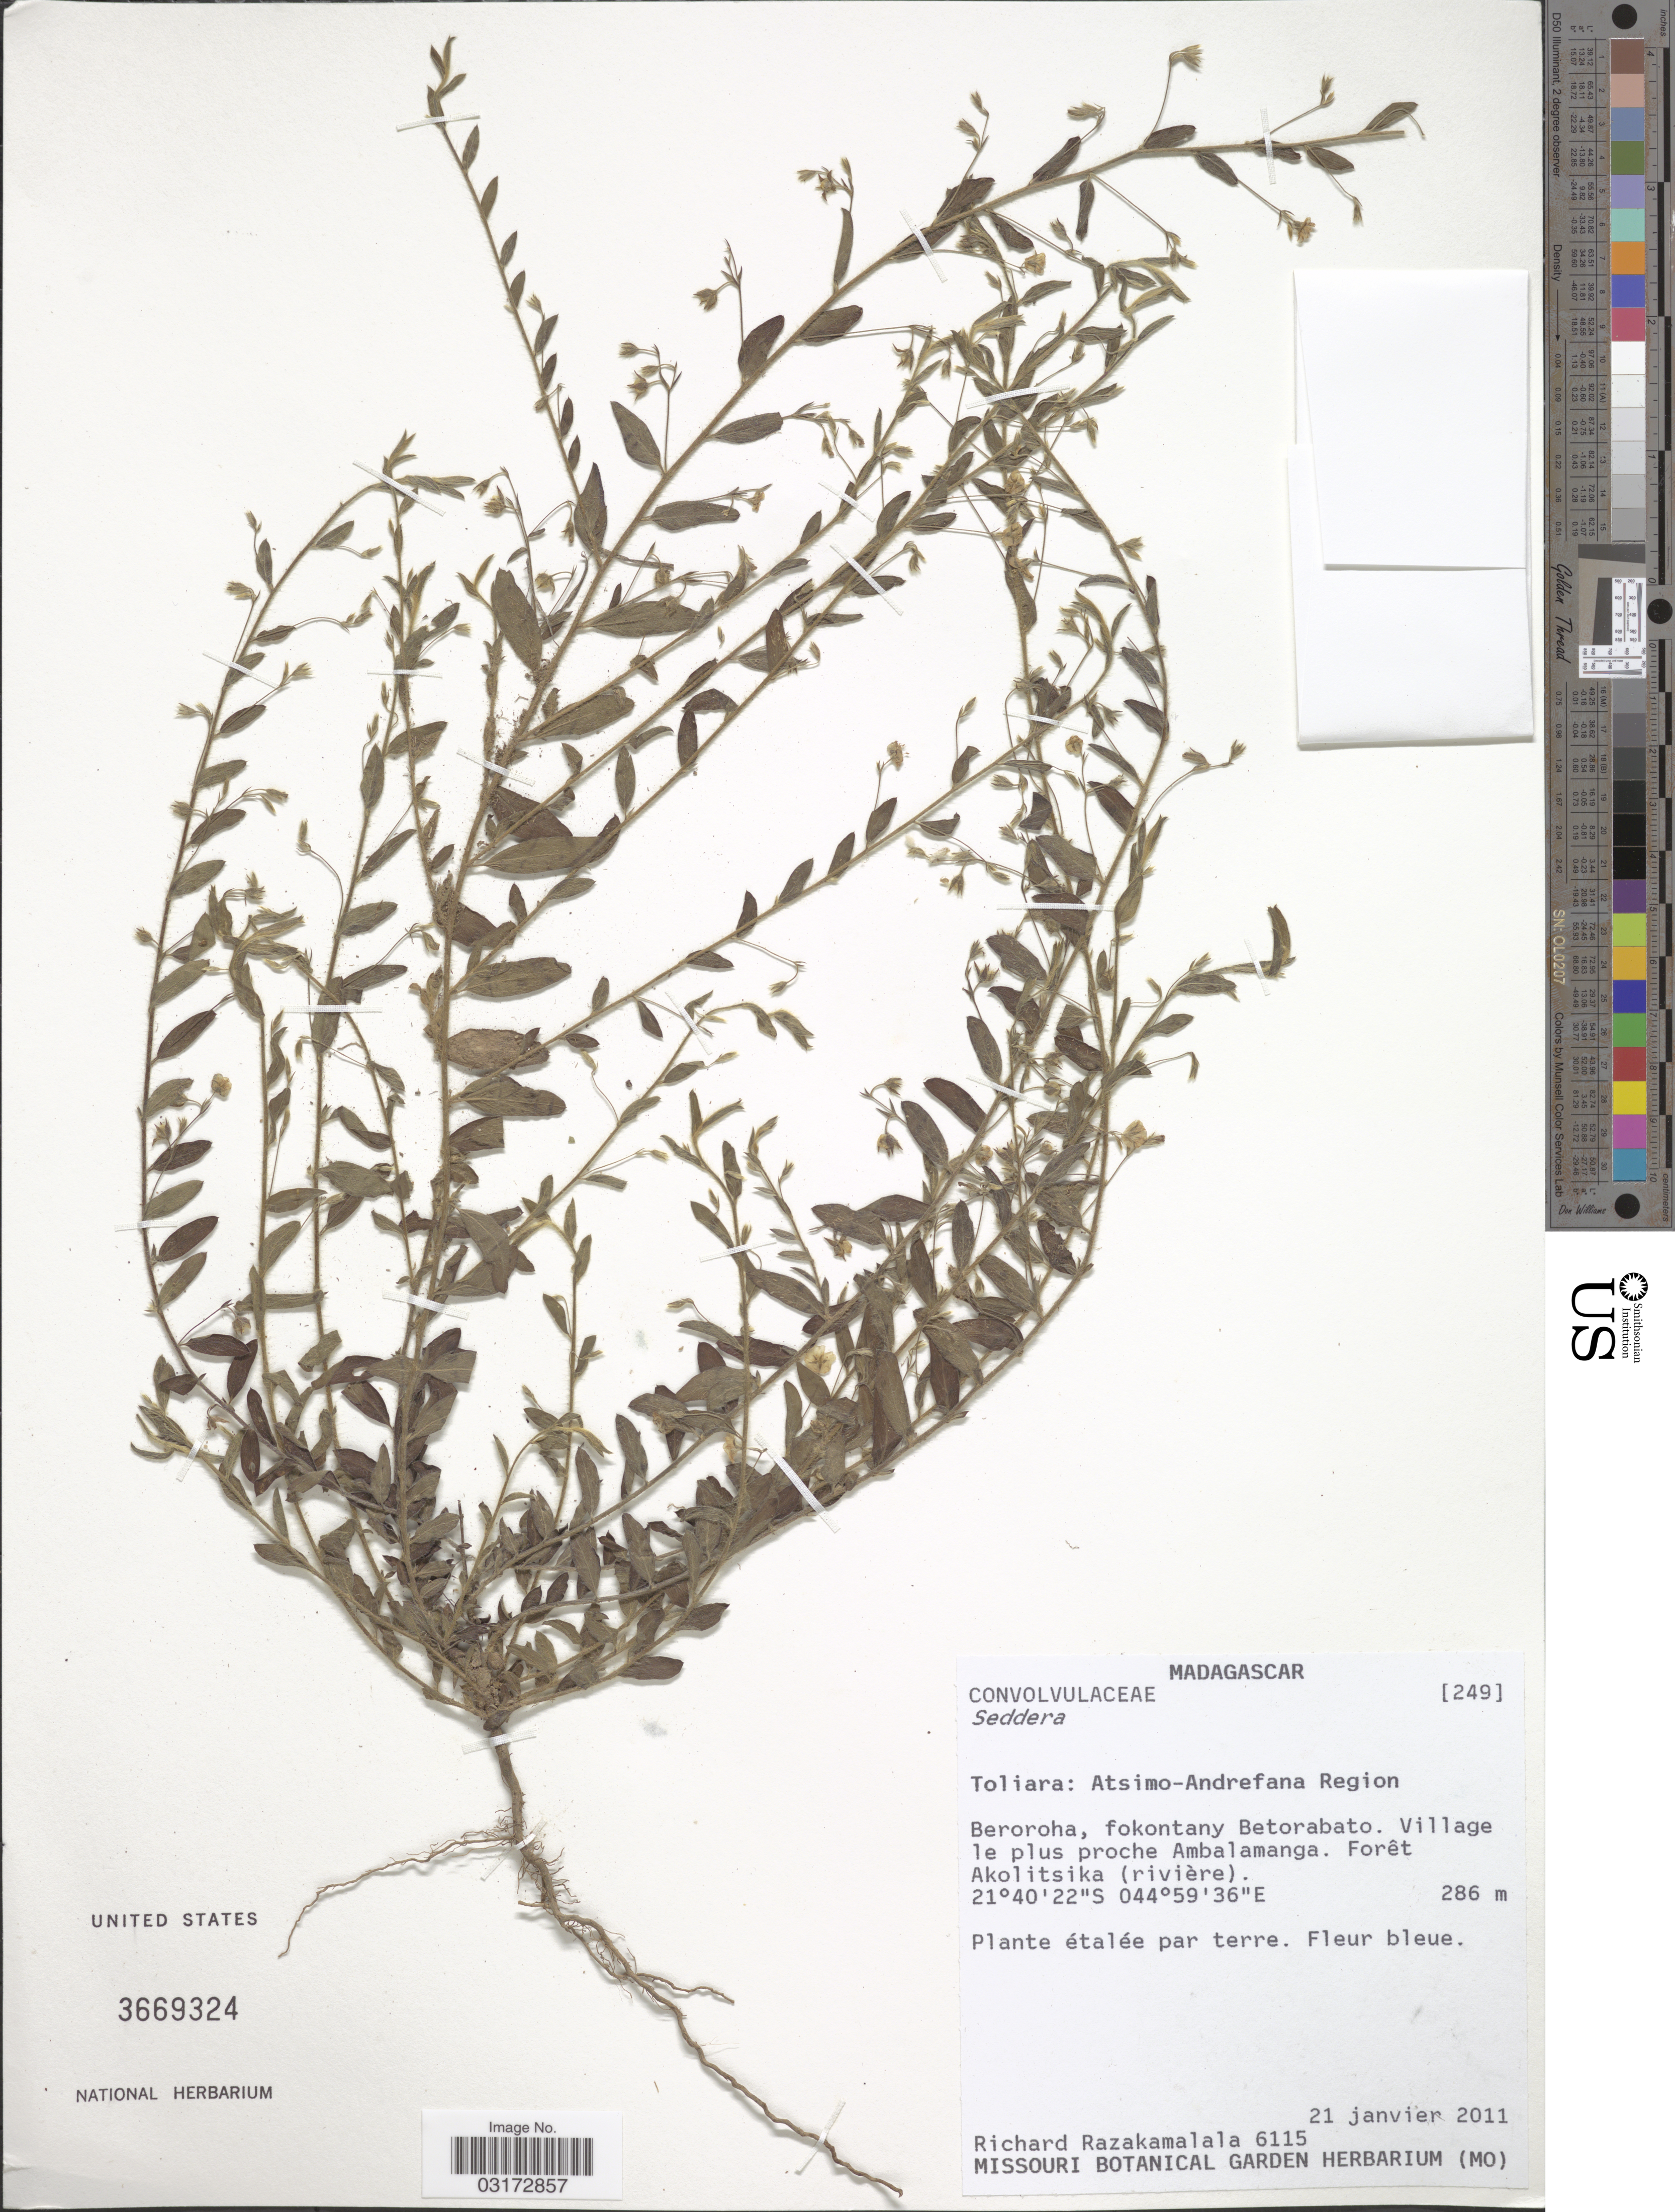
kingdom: Plantae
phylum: Tracheophyta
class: Magnoliopsida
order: Solanales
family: Convolvulaceae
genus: Seddera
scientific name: Seddera sp.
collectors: R. Razakamalala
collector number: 6115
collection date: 2011-01-21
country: Madagascar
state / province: Atsimo-Andrefana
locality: Atsimo-Andrefana Region, Beroroha, fokontany Betorabato. Village le plus proche Ambalamanga. Forêt Akolitsika (rivière).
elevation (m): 286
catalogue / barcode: US 3669324